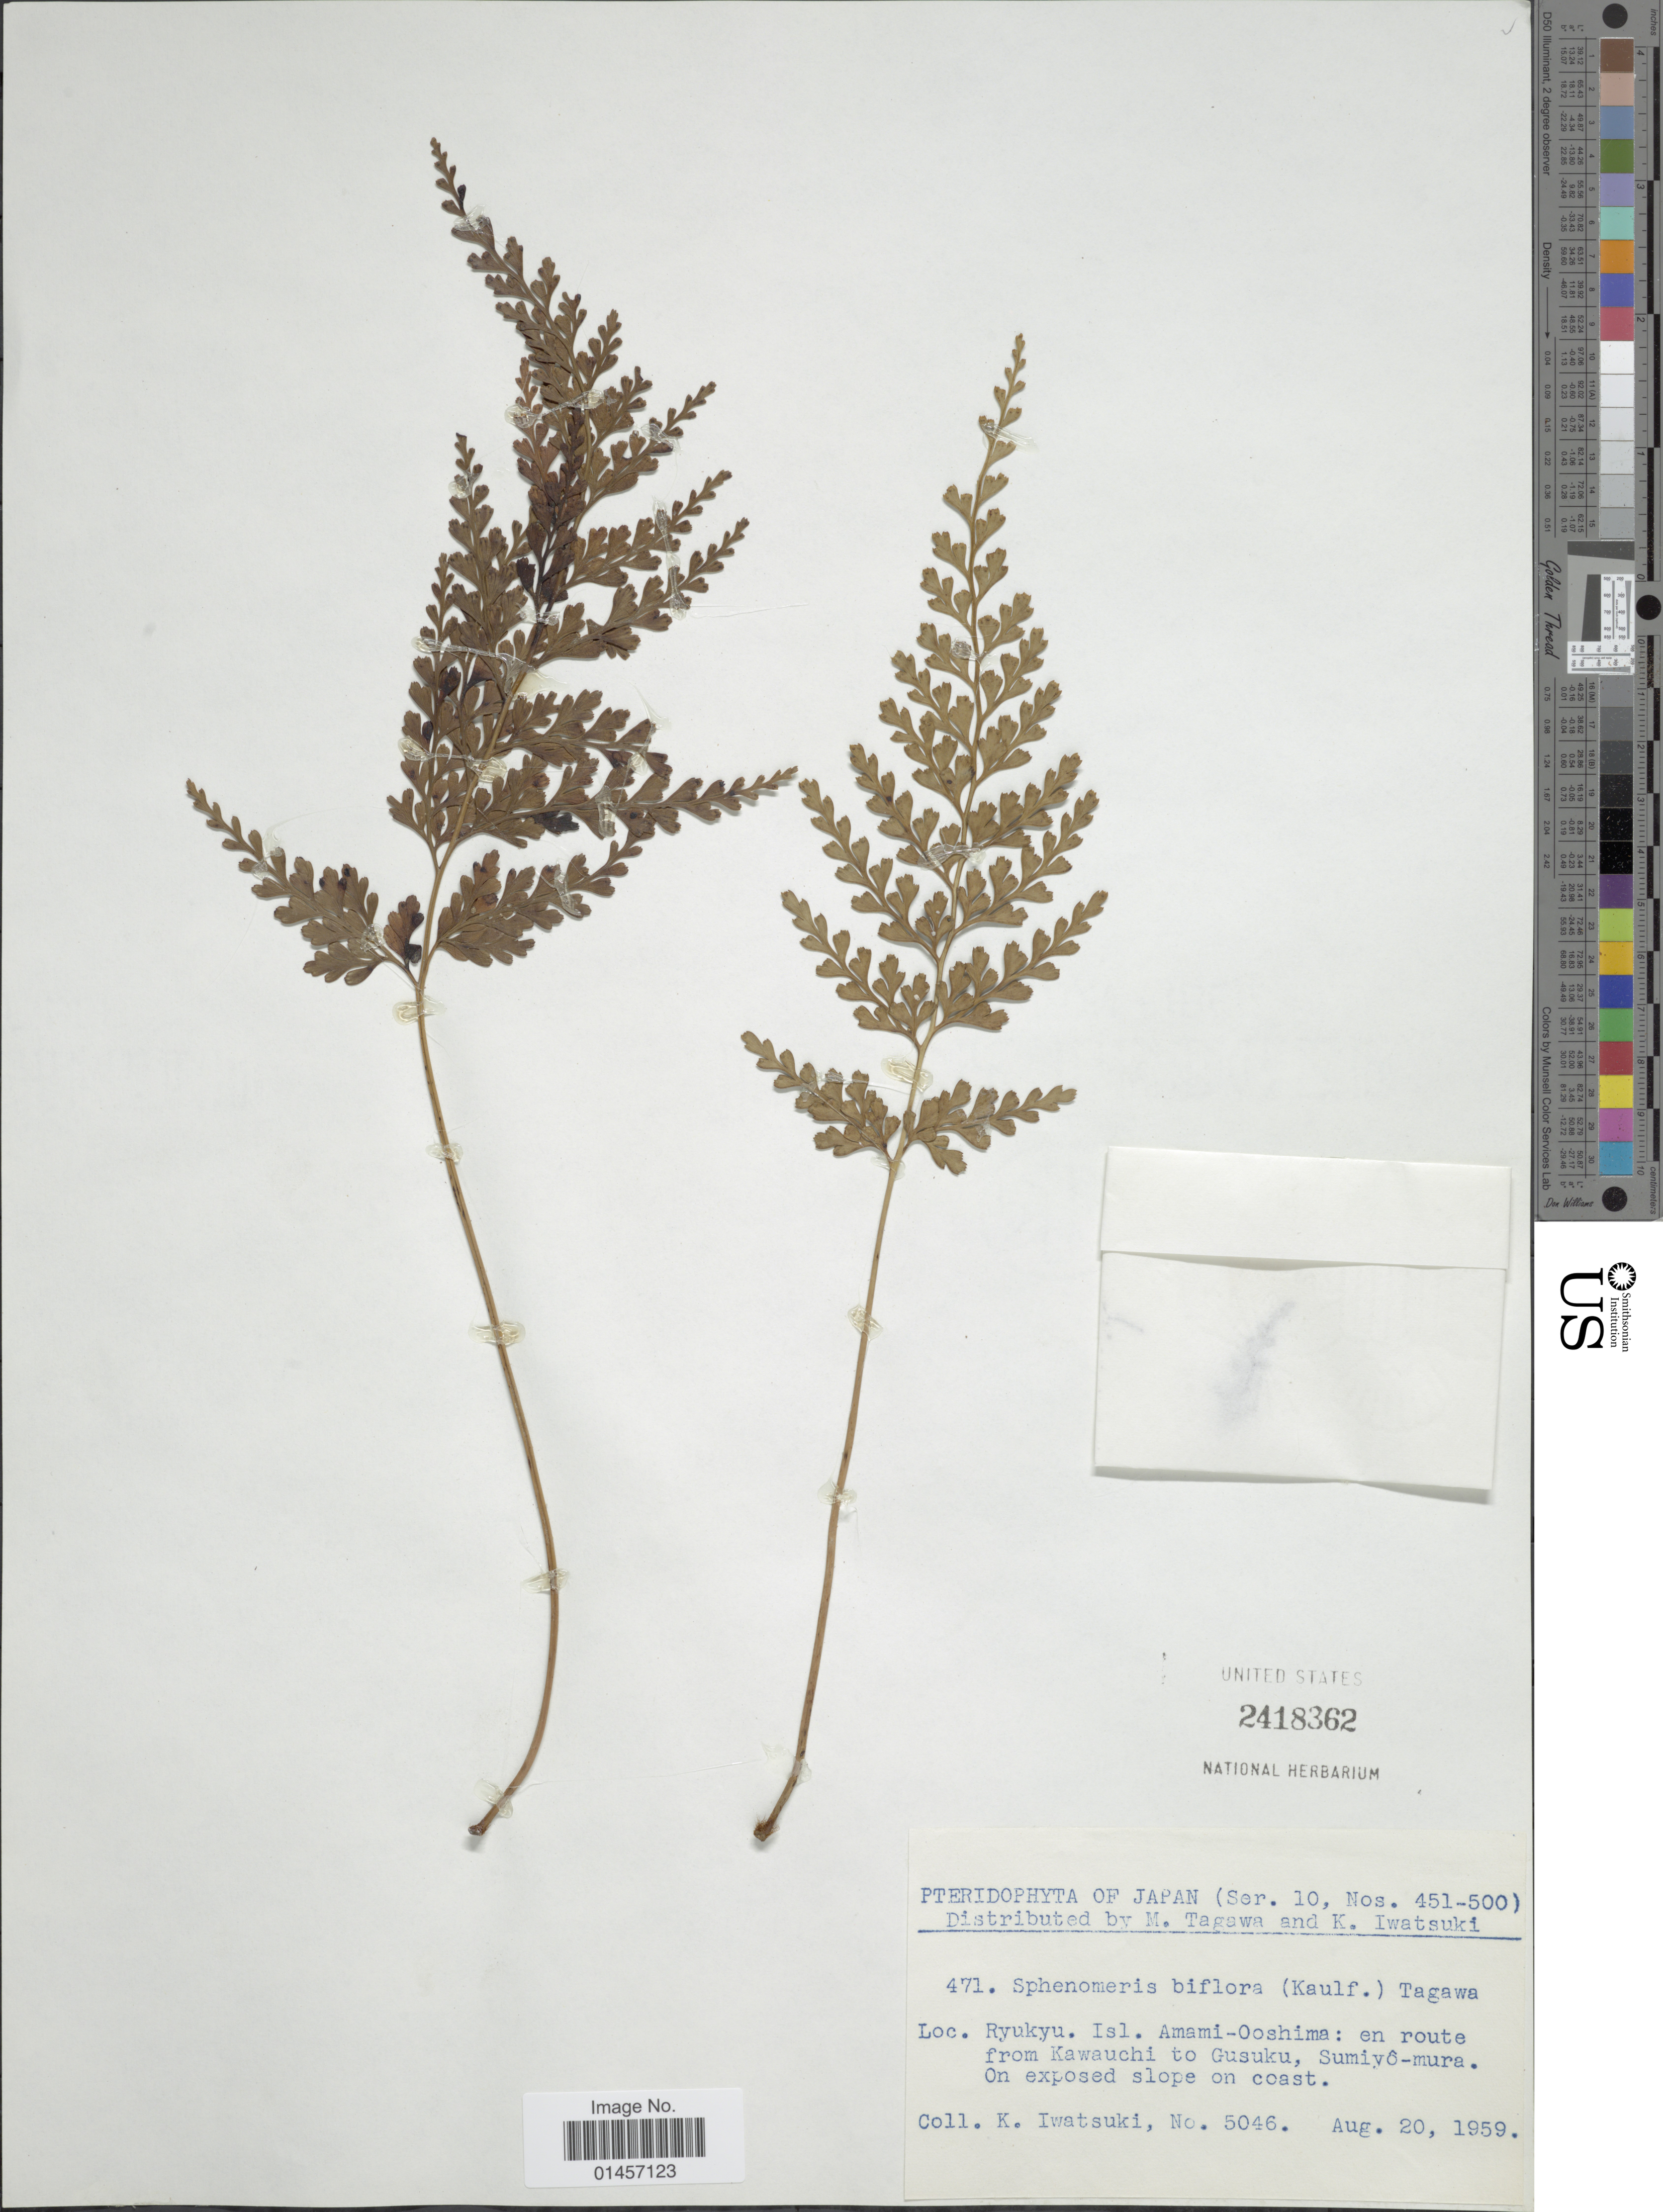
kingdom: Plantae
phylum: Tracheophyta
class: Polypodiopsida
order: Polypodiales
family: Lindsaeaceae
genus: Sphenomeris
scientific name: Sphenomeris biflora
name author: (Kaulf.) Mett.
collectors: K. Iwatsuki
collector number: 5046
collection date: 1959-08-20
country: Japan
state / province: Kagosima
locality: Ryukyu. Isl. Amami-Ooshima: en route from Kawauchi to Gusuku, Sumiyo-mura.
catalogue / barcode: US 2418326